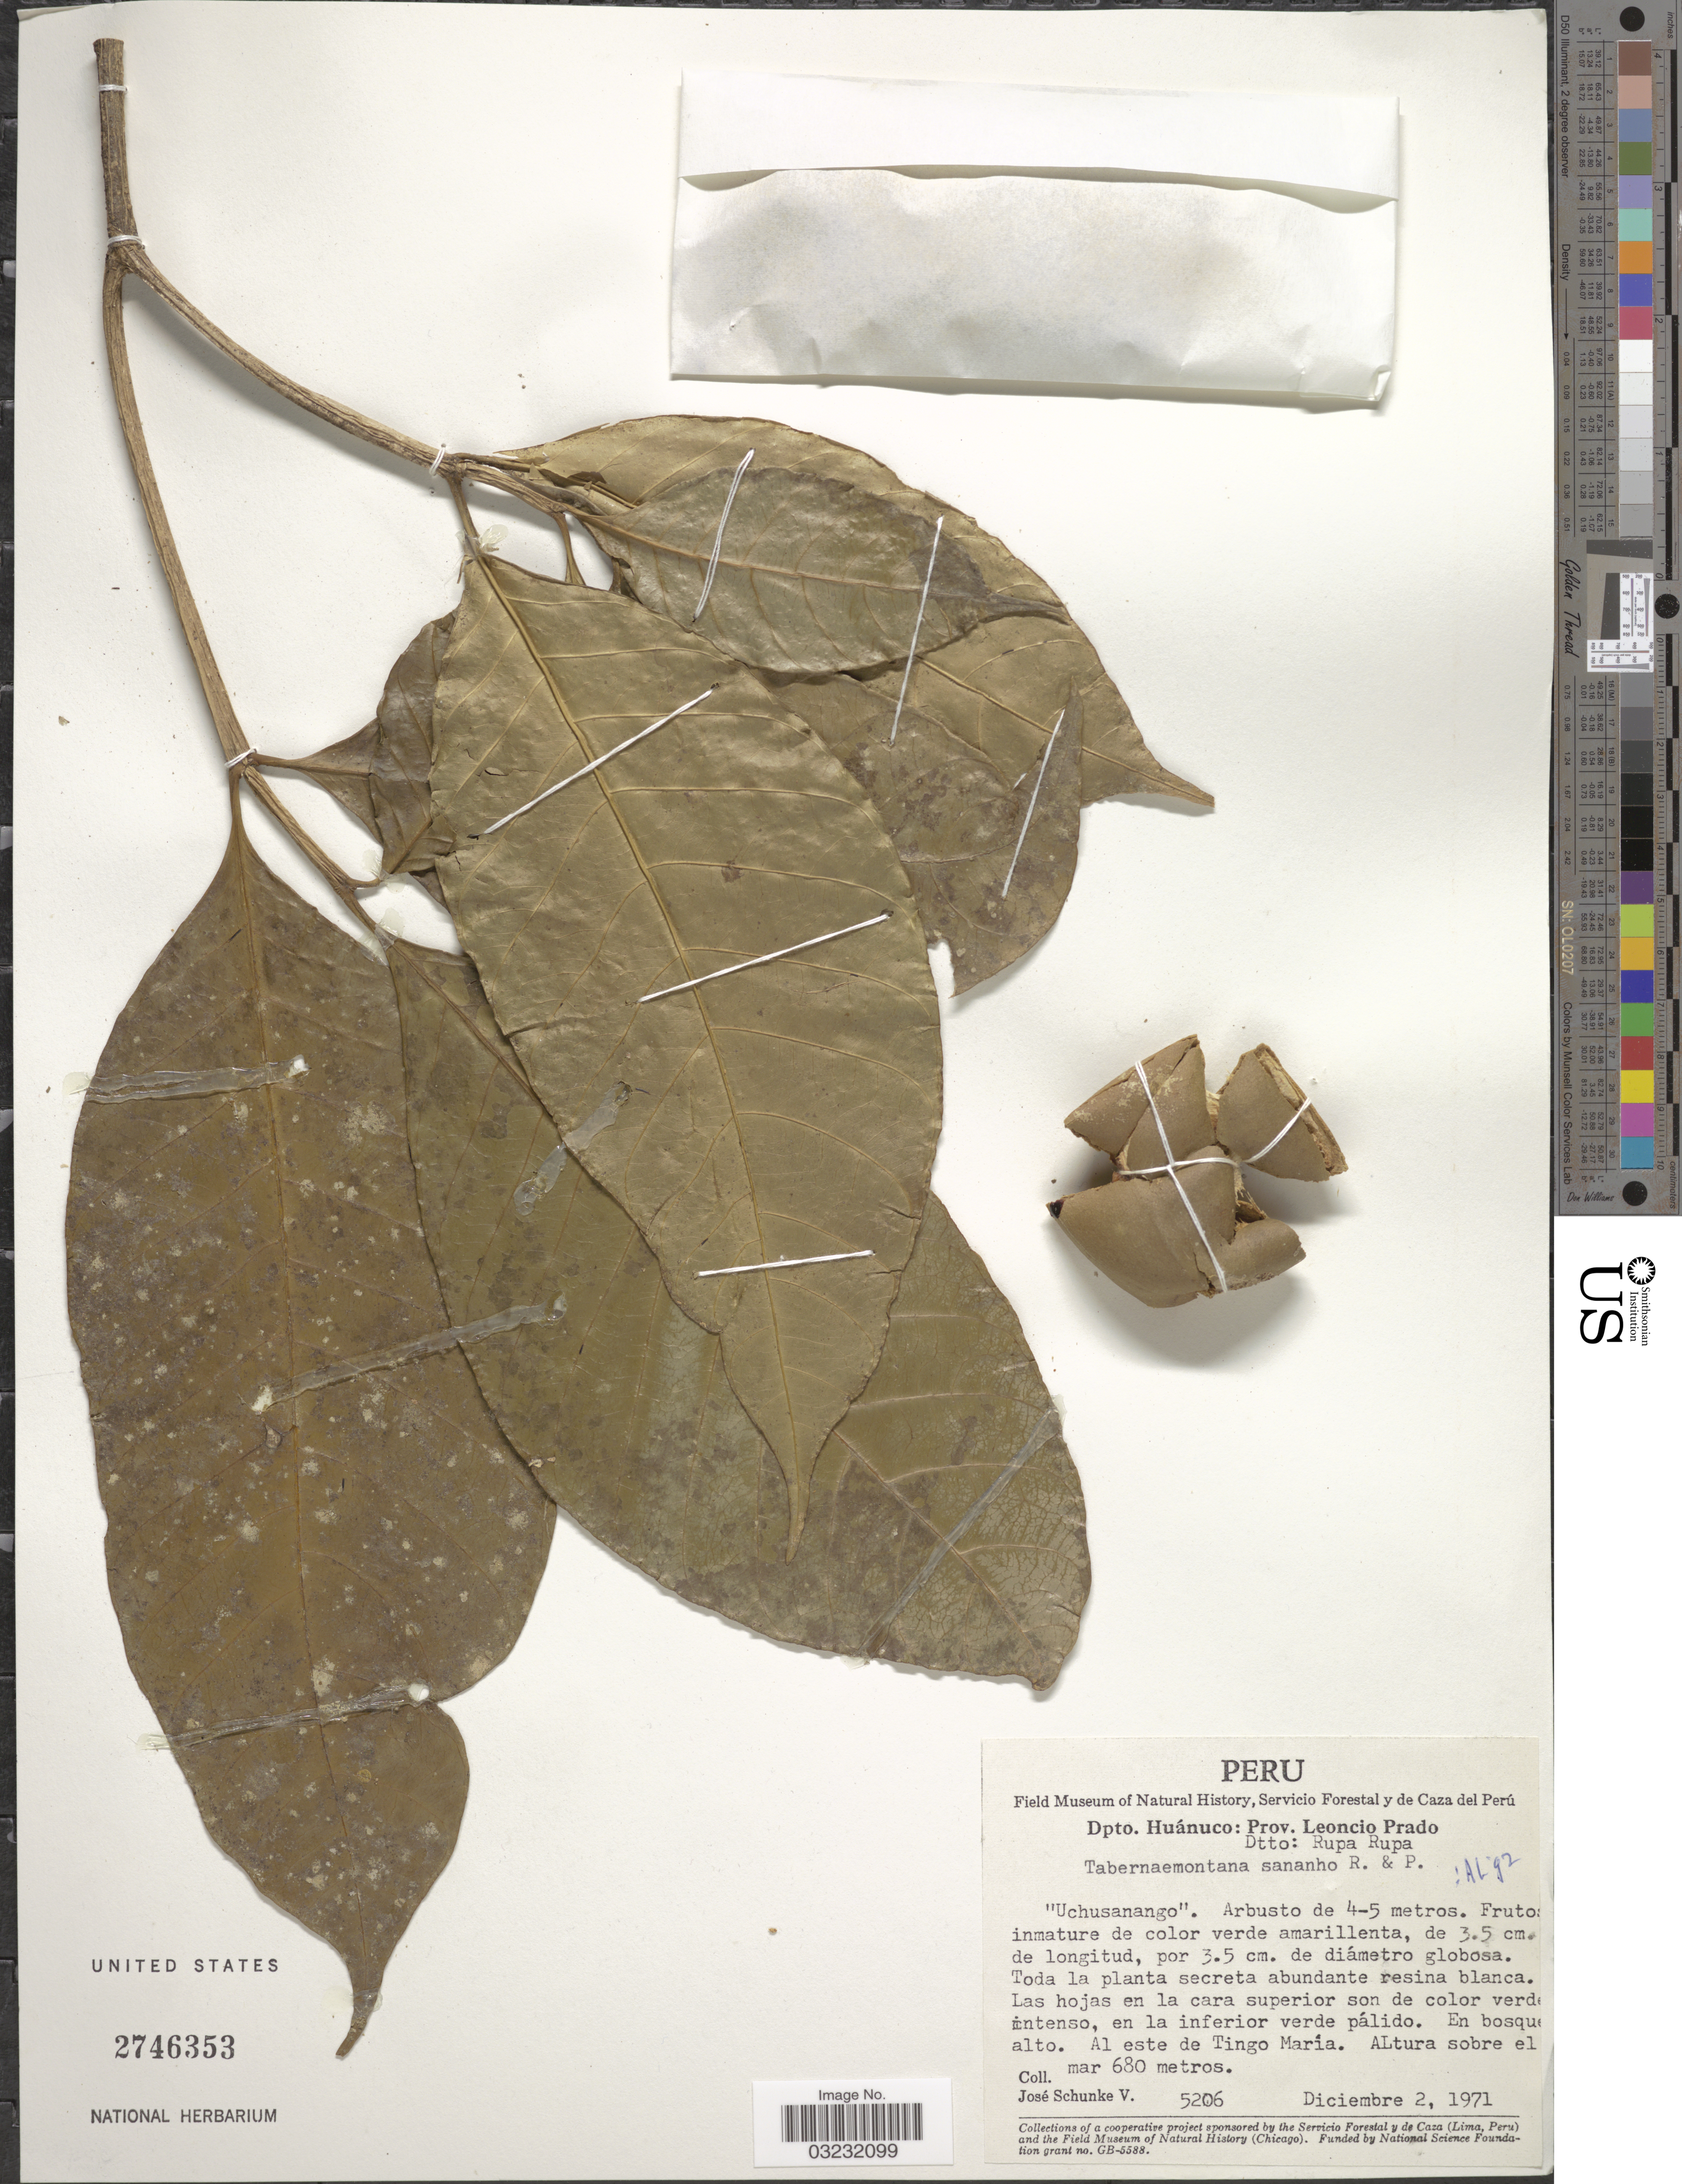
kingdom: Plantae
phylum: Tracheophyta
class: Magnoliopsida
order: Gentianales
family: Apocynaceae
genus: Tabernaemontana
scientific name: Tabernaemontana sananho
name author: Ruiz & Pav.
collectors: J. Schunke Vigo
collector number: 5206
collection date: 1971-12-02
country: Peru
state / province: Huánuco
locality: Dpto. Huánuco: Prov. Leoncio Prado. Dtto: Rupa Rupa. Al este de Tingo María.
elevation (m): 680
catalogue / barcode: US 2746353